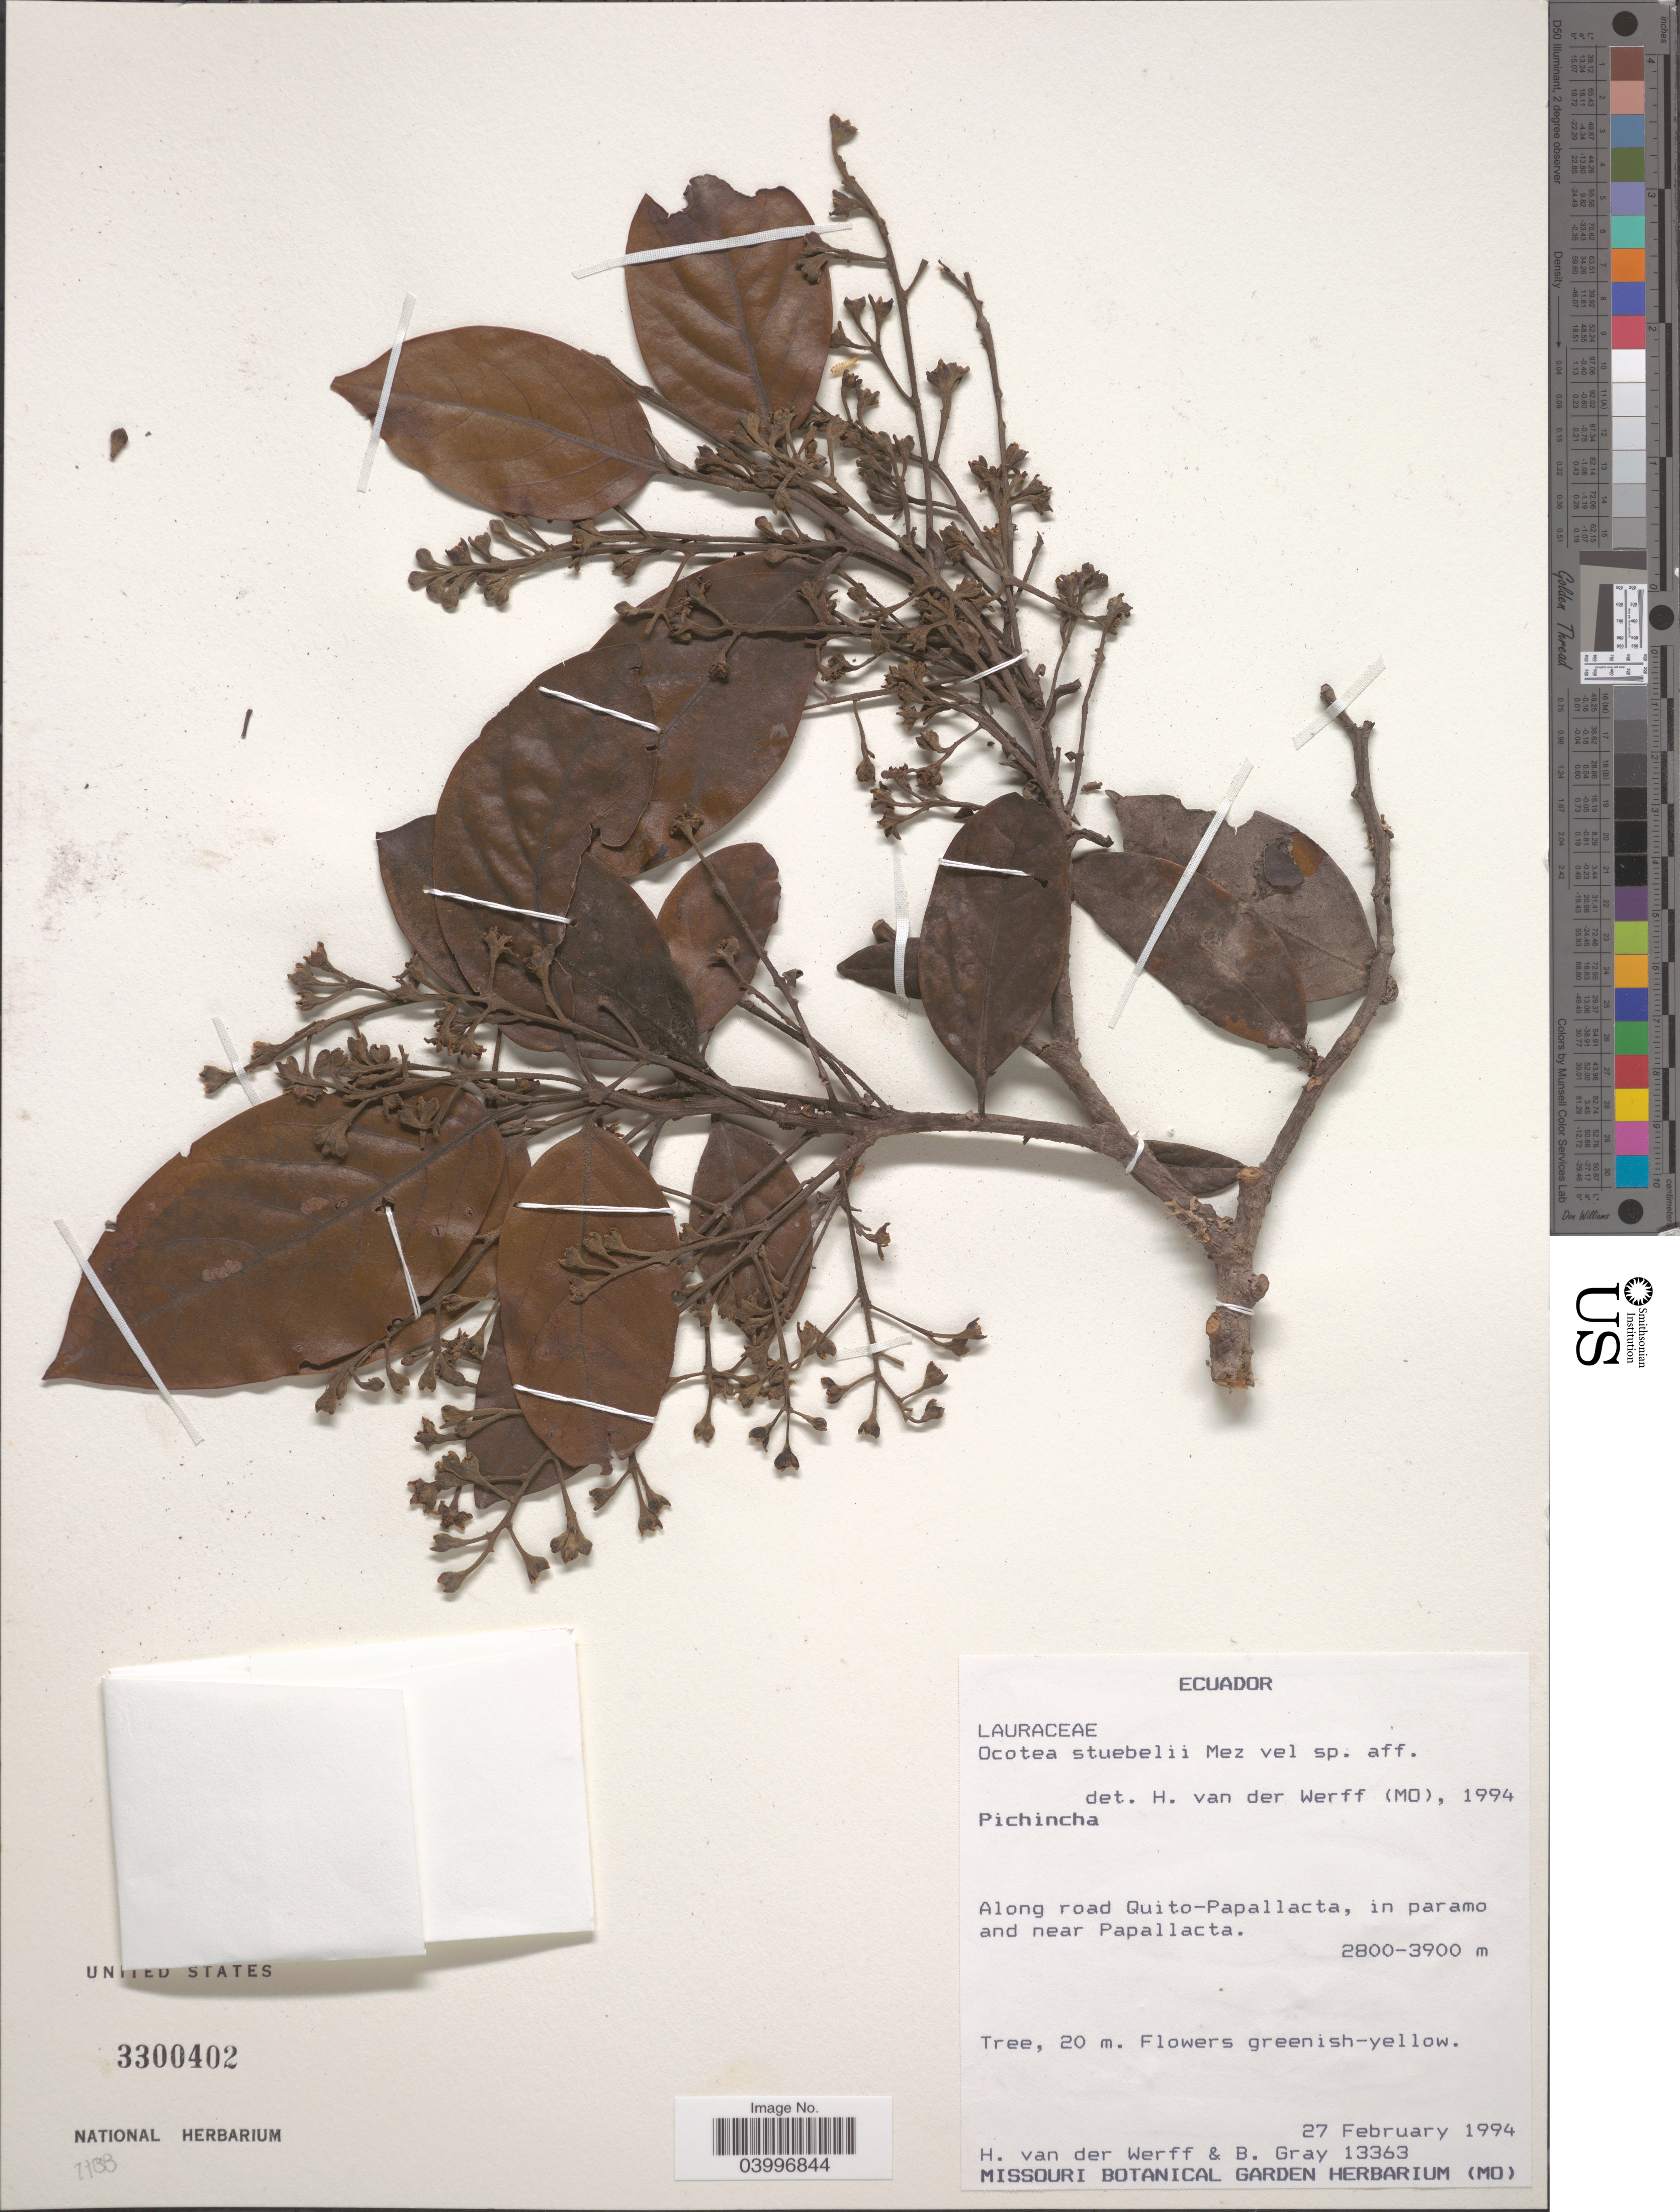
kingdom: Plantae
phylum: Tracheophyta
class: Magnoliopsida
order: Laurales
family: Lauraceae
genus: Ocotea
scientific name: Ocotea stuebelii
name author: Mez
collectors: H. van der Werff & B. Gray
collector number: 13363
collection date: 1994-02-27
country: Ecuador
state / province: Pichincha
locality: Along road Quito-Papallacta, in paramo and near Papallacta.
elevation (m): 2800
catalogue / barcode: US 3300402